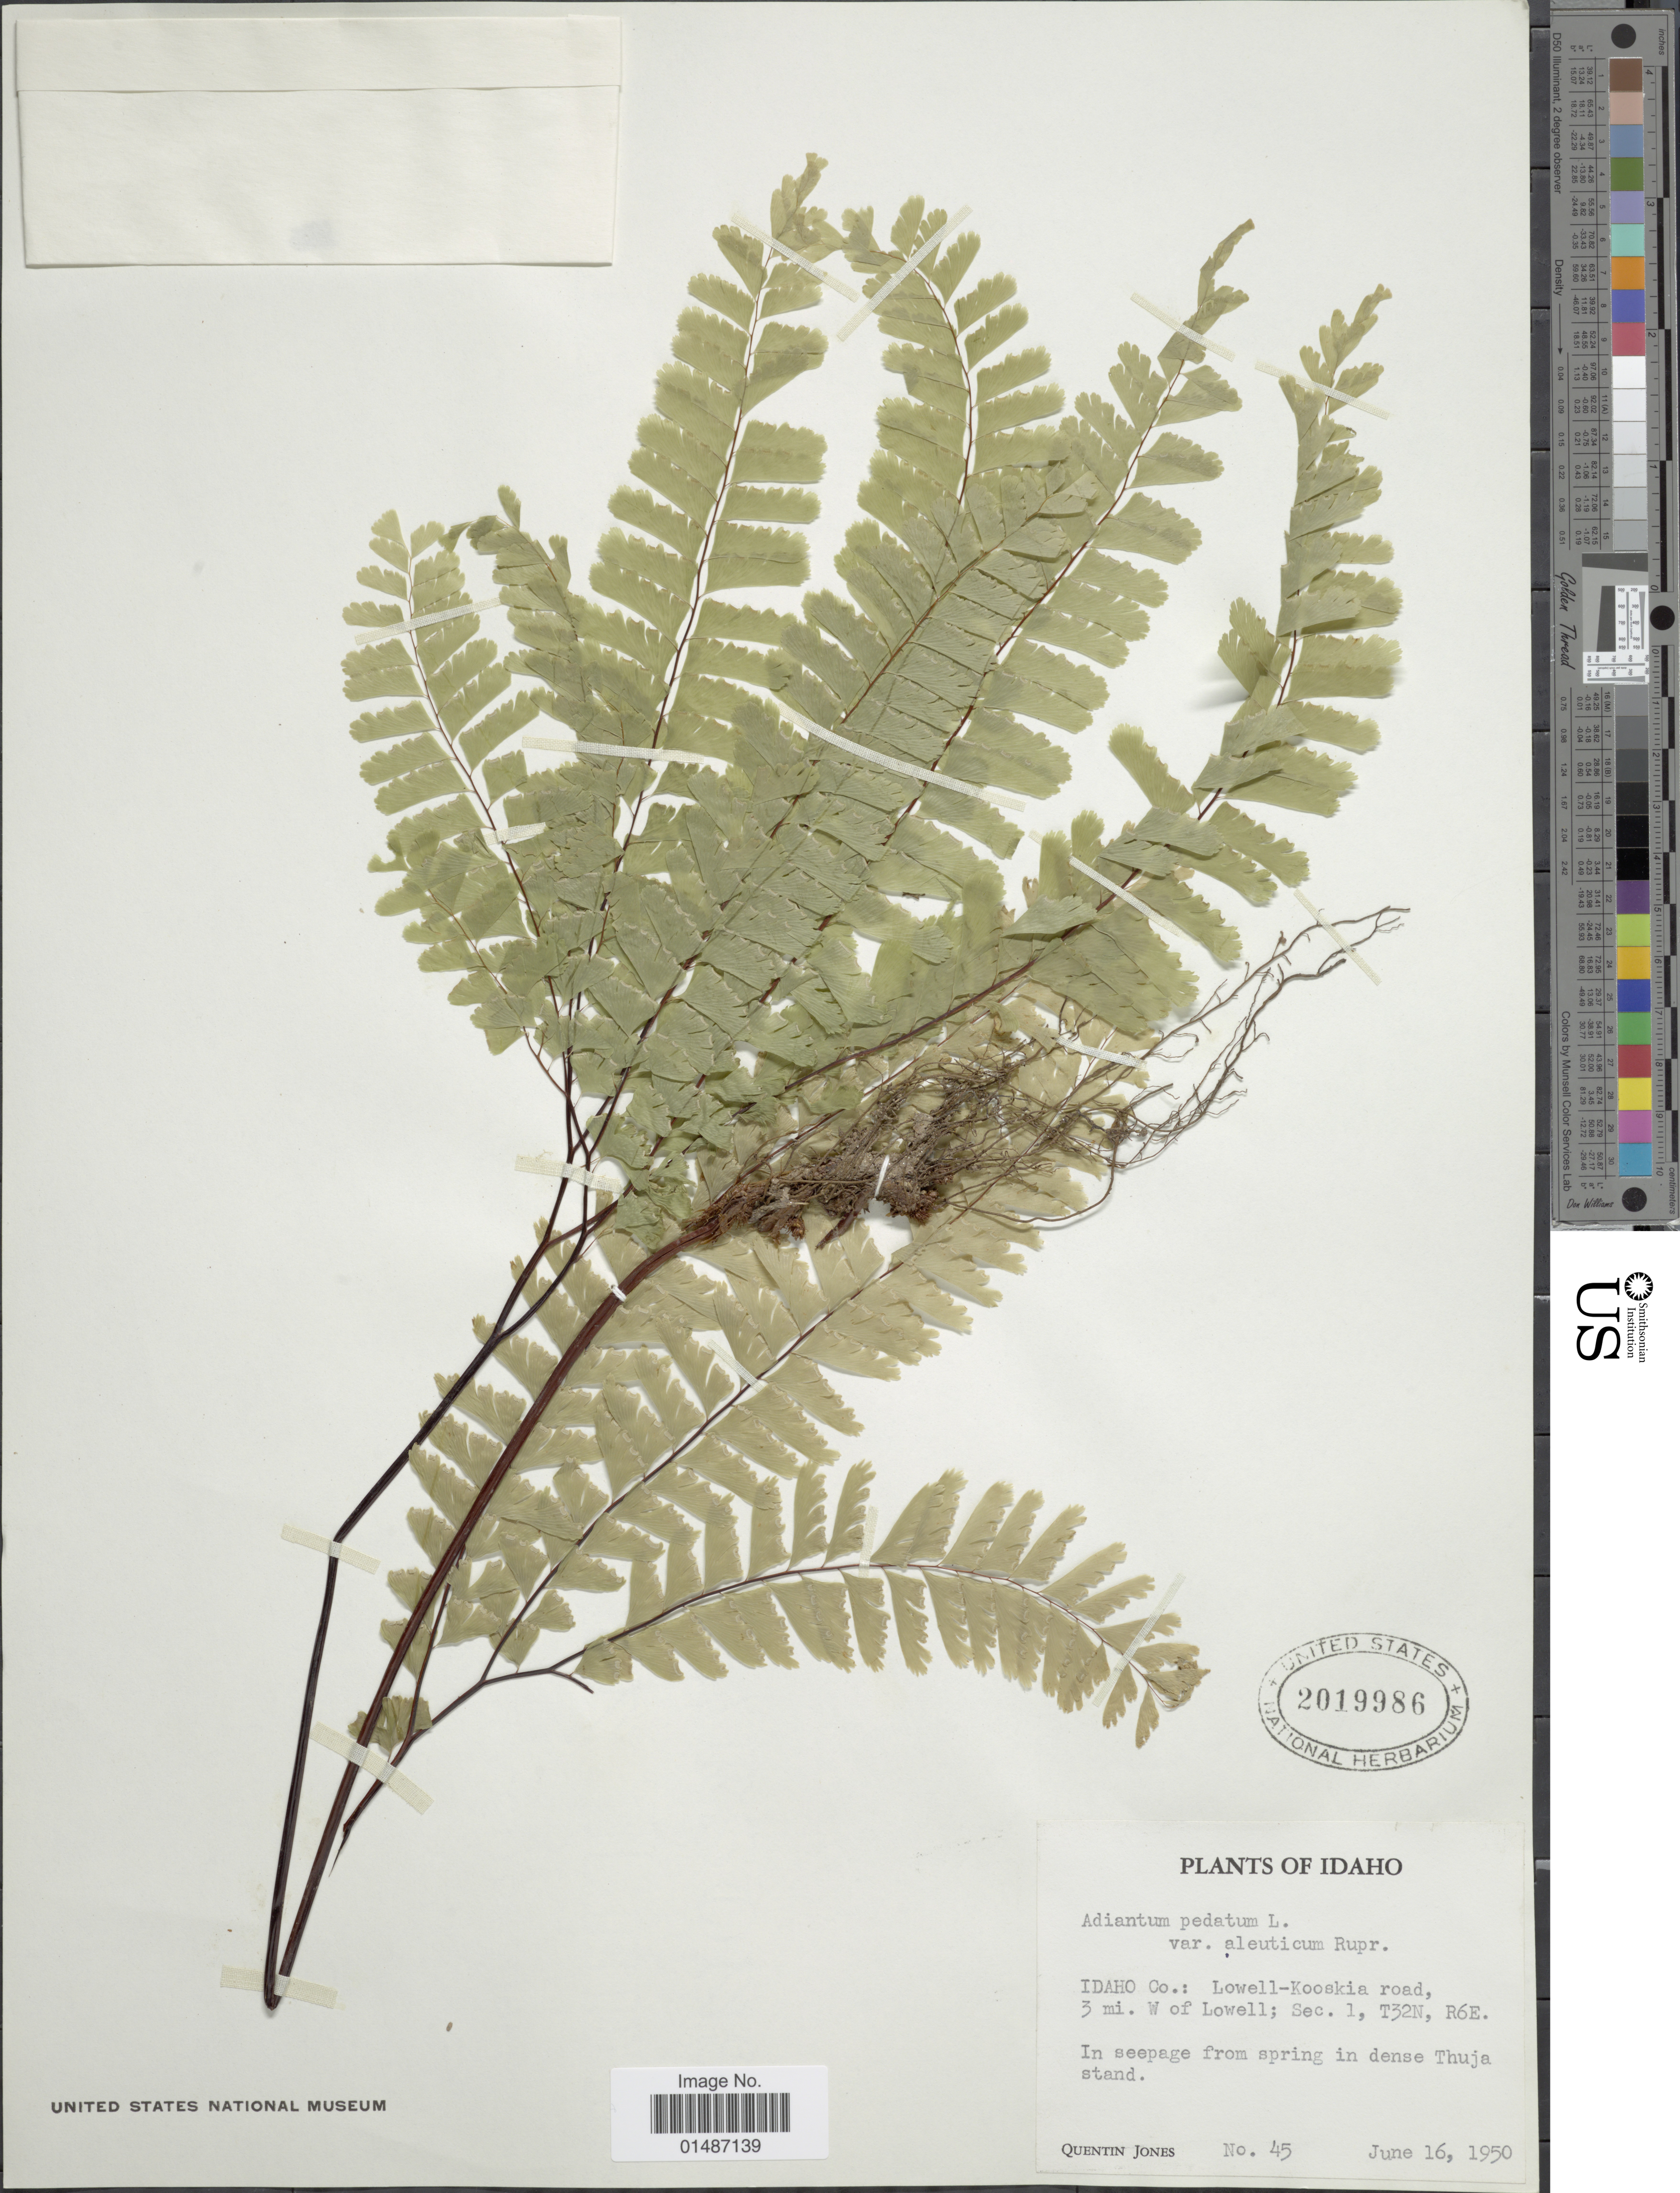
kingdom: Plantae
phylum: Tracheophyta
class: Polypodiopsida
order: Polypodiales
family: Pteridaceae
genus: Adiantum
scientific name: Adiantum pedatum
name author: L.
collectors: Q. Jones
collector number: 45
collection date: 1950-06-16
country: United States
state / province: Idaho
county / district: Idaho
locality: Lowell-Kooskia road, 3 mi. W of Lowell; Sec.1, T32N, R6E.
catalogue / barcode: US 2019986